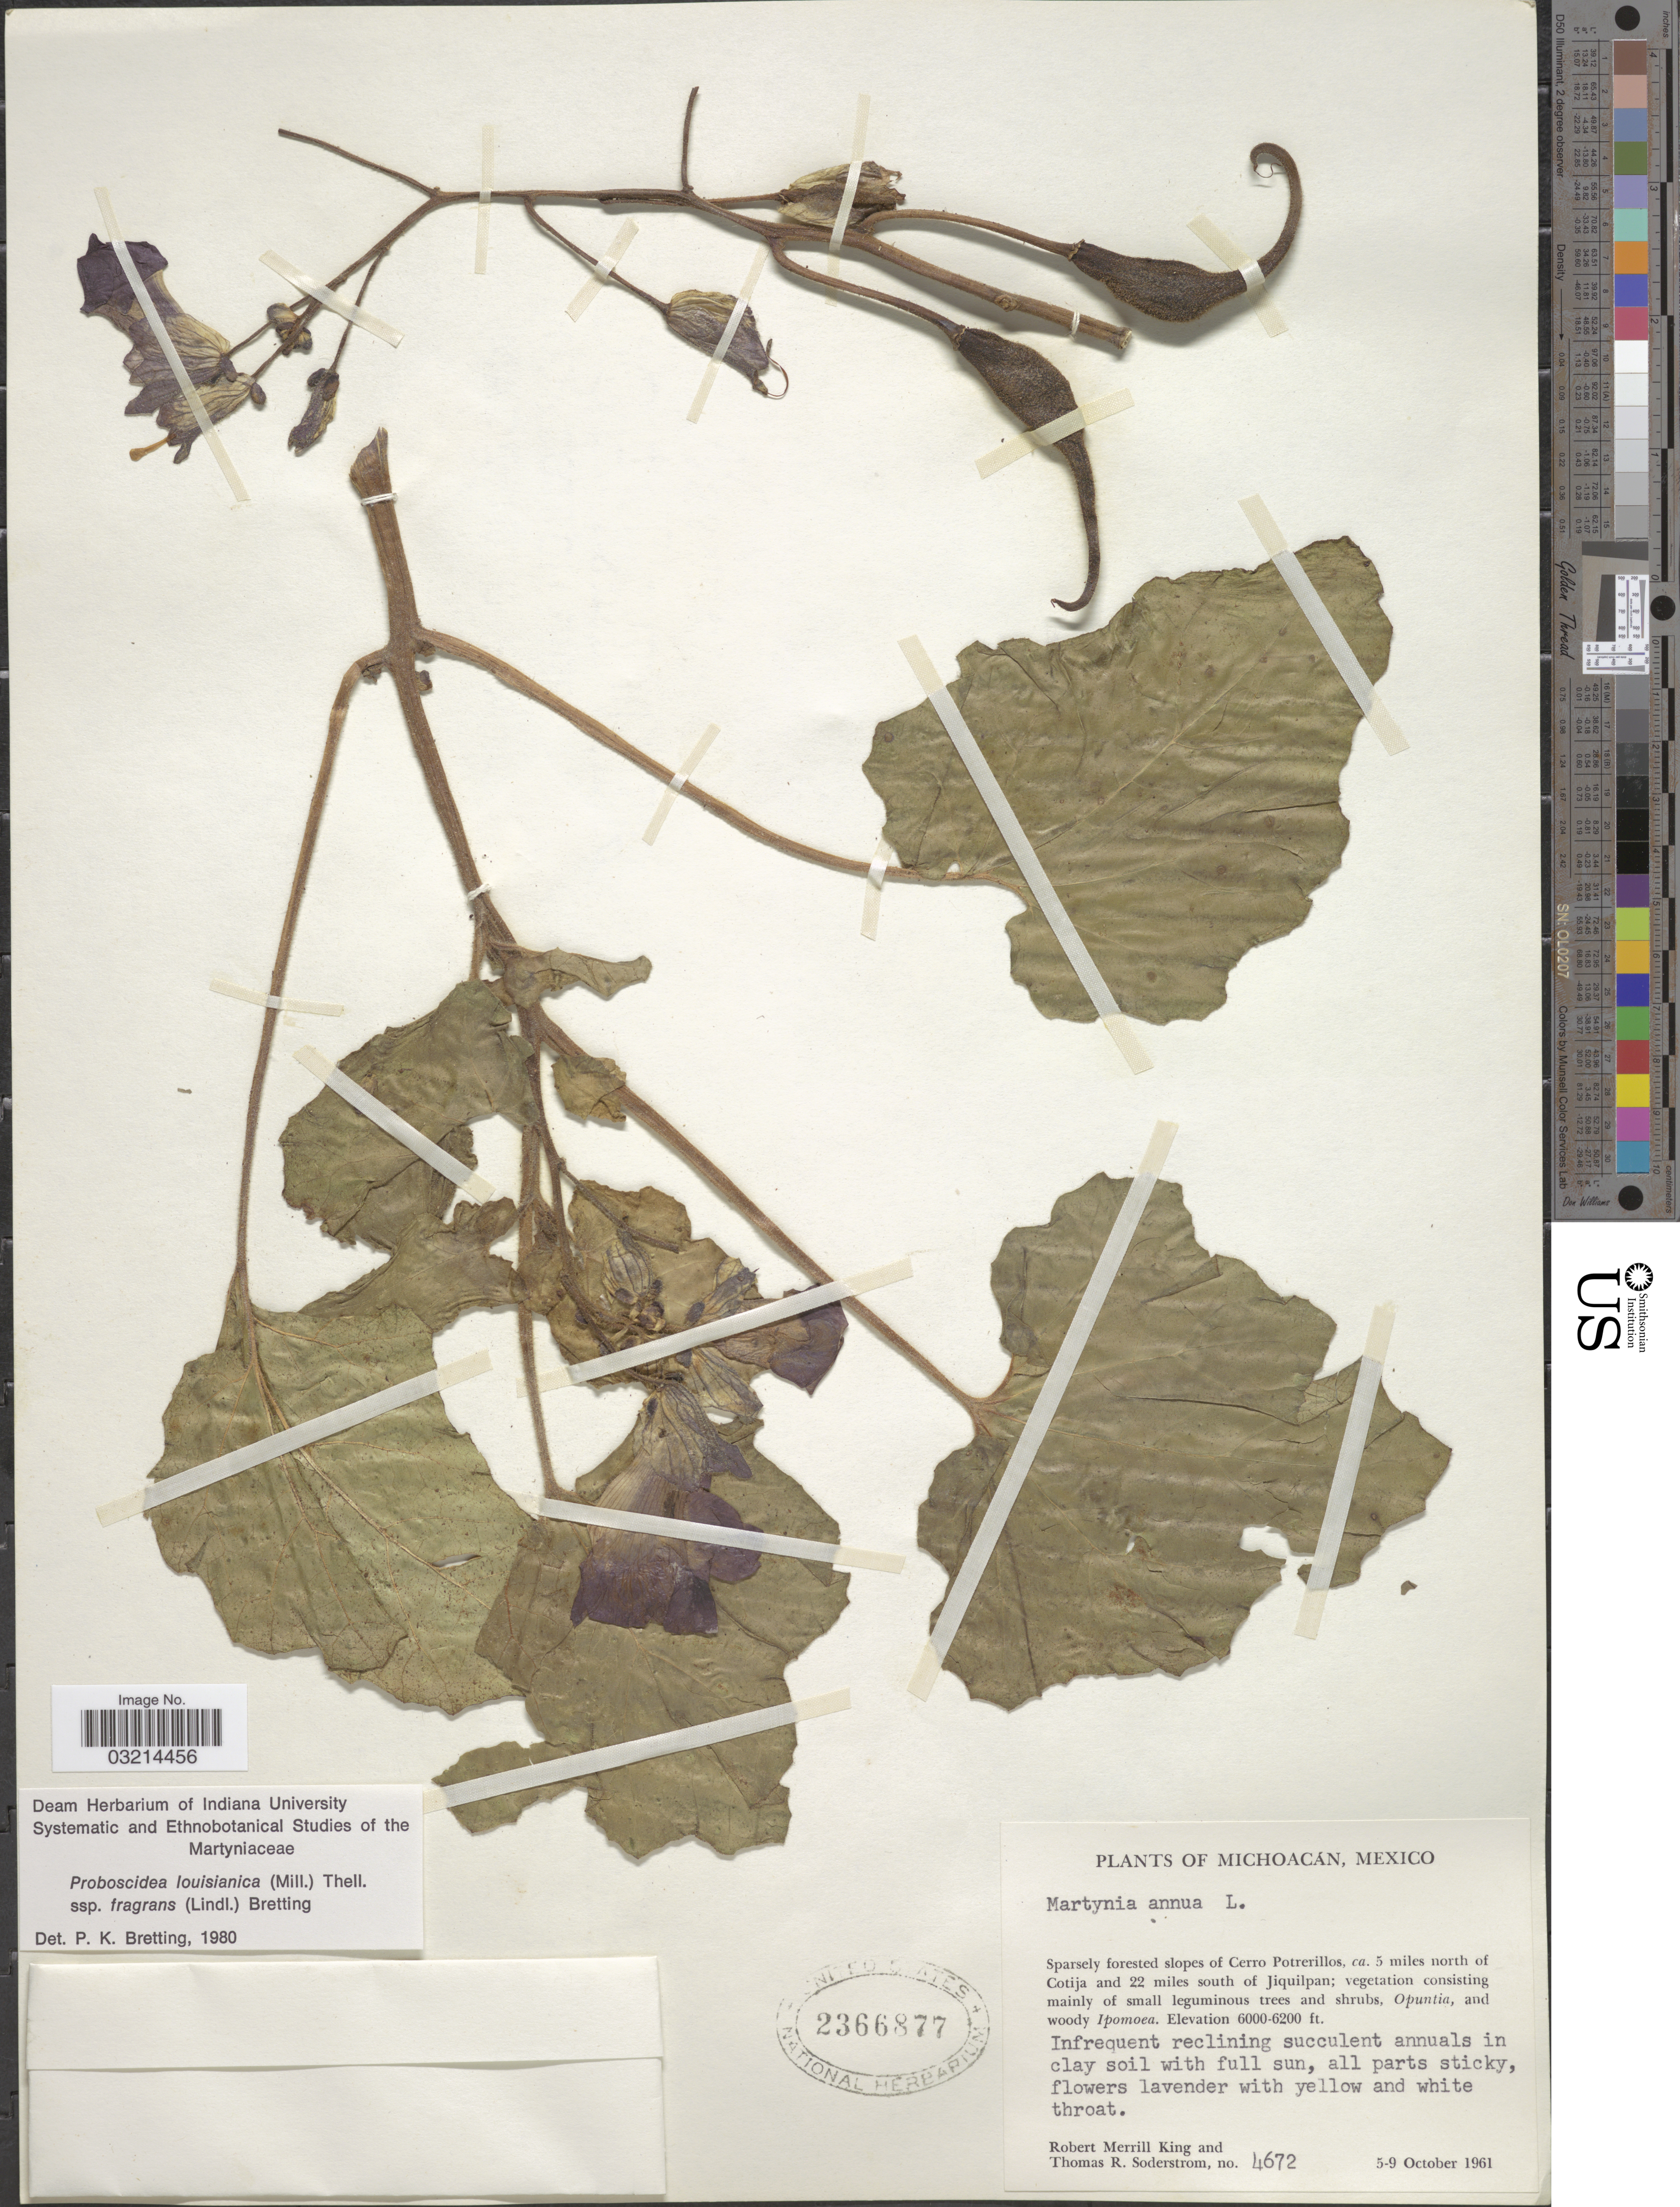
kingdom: Plantae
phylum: Tracheophyta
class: Magnoliopsida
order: Lamiales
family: Martyniaceae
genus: Proboscidea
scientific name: Proboscidea louisianica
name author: Thell.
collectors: R. M. King & T. R. Soderstrom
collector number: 4672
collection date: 1961-10-05/1961-10-09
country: Mexico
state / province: Michoacán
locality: Sparsely forested slopes of Cerro Potrerillos, ca. 5 miles north of Cotija and 22 miles south of Jiquilpan.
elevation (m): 1829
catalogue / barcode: US 2366877